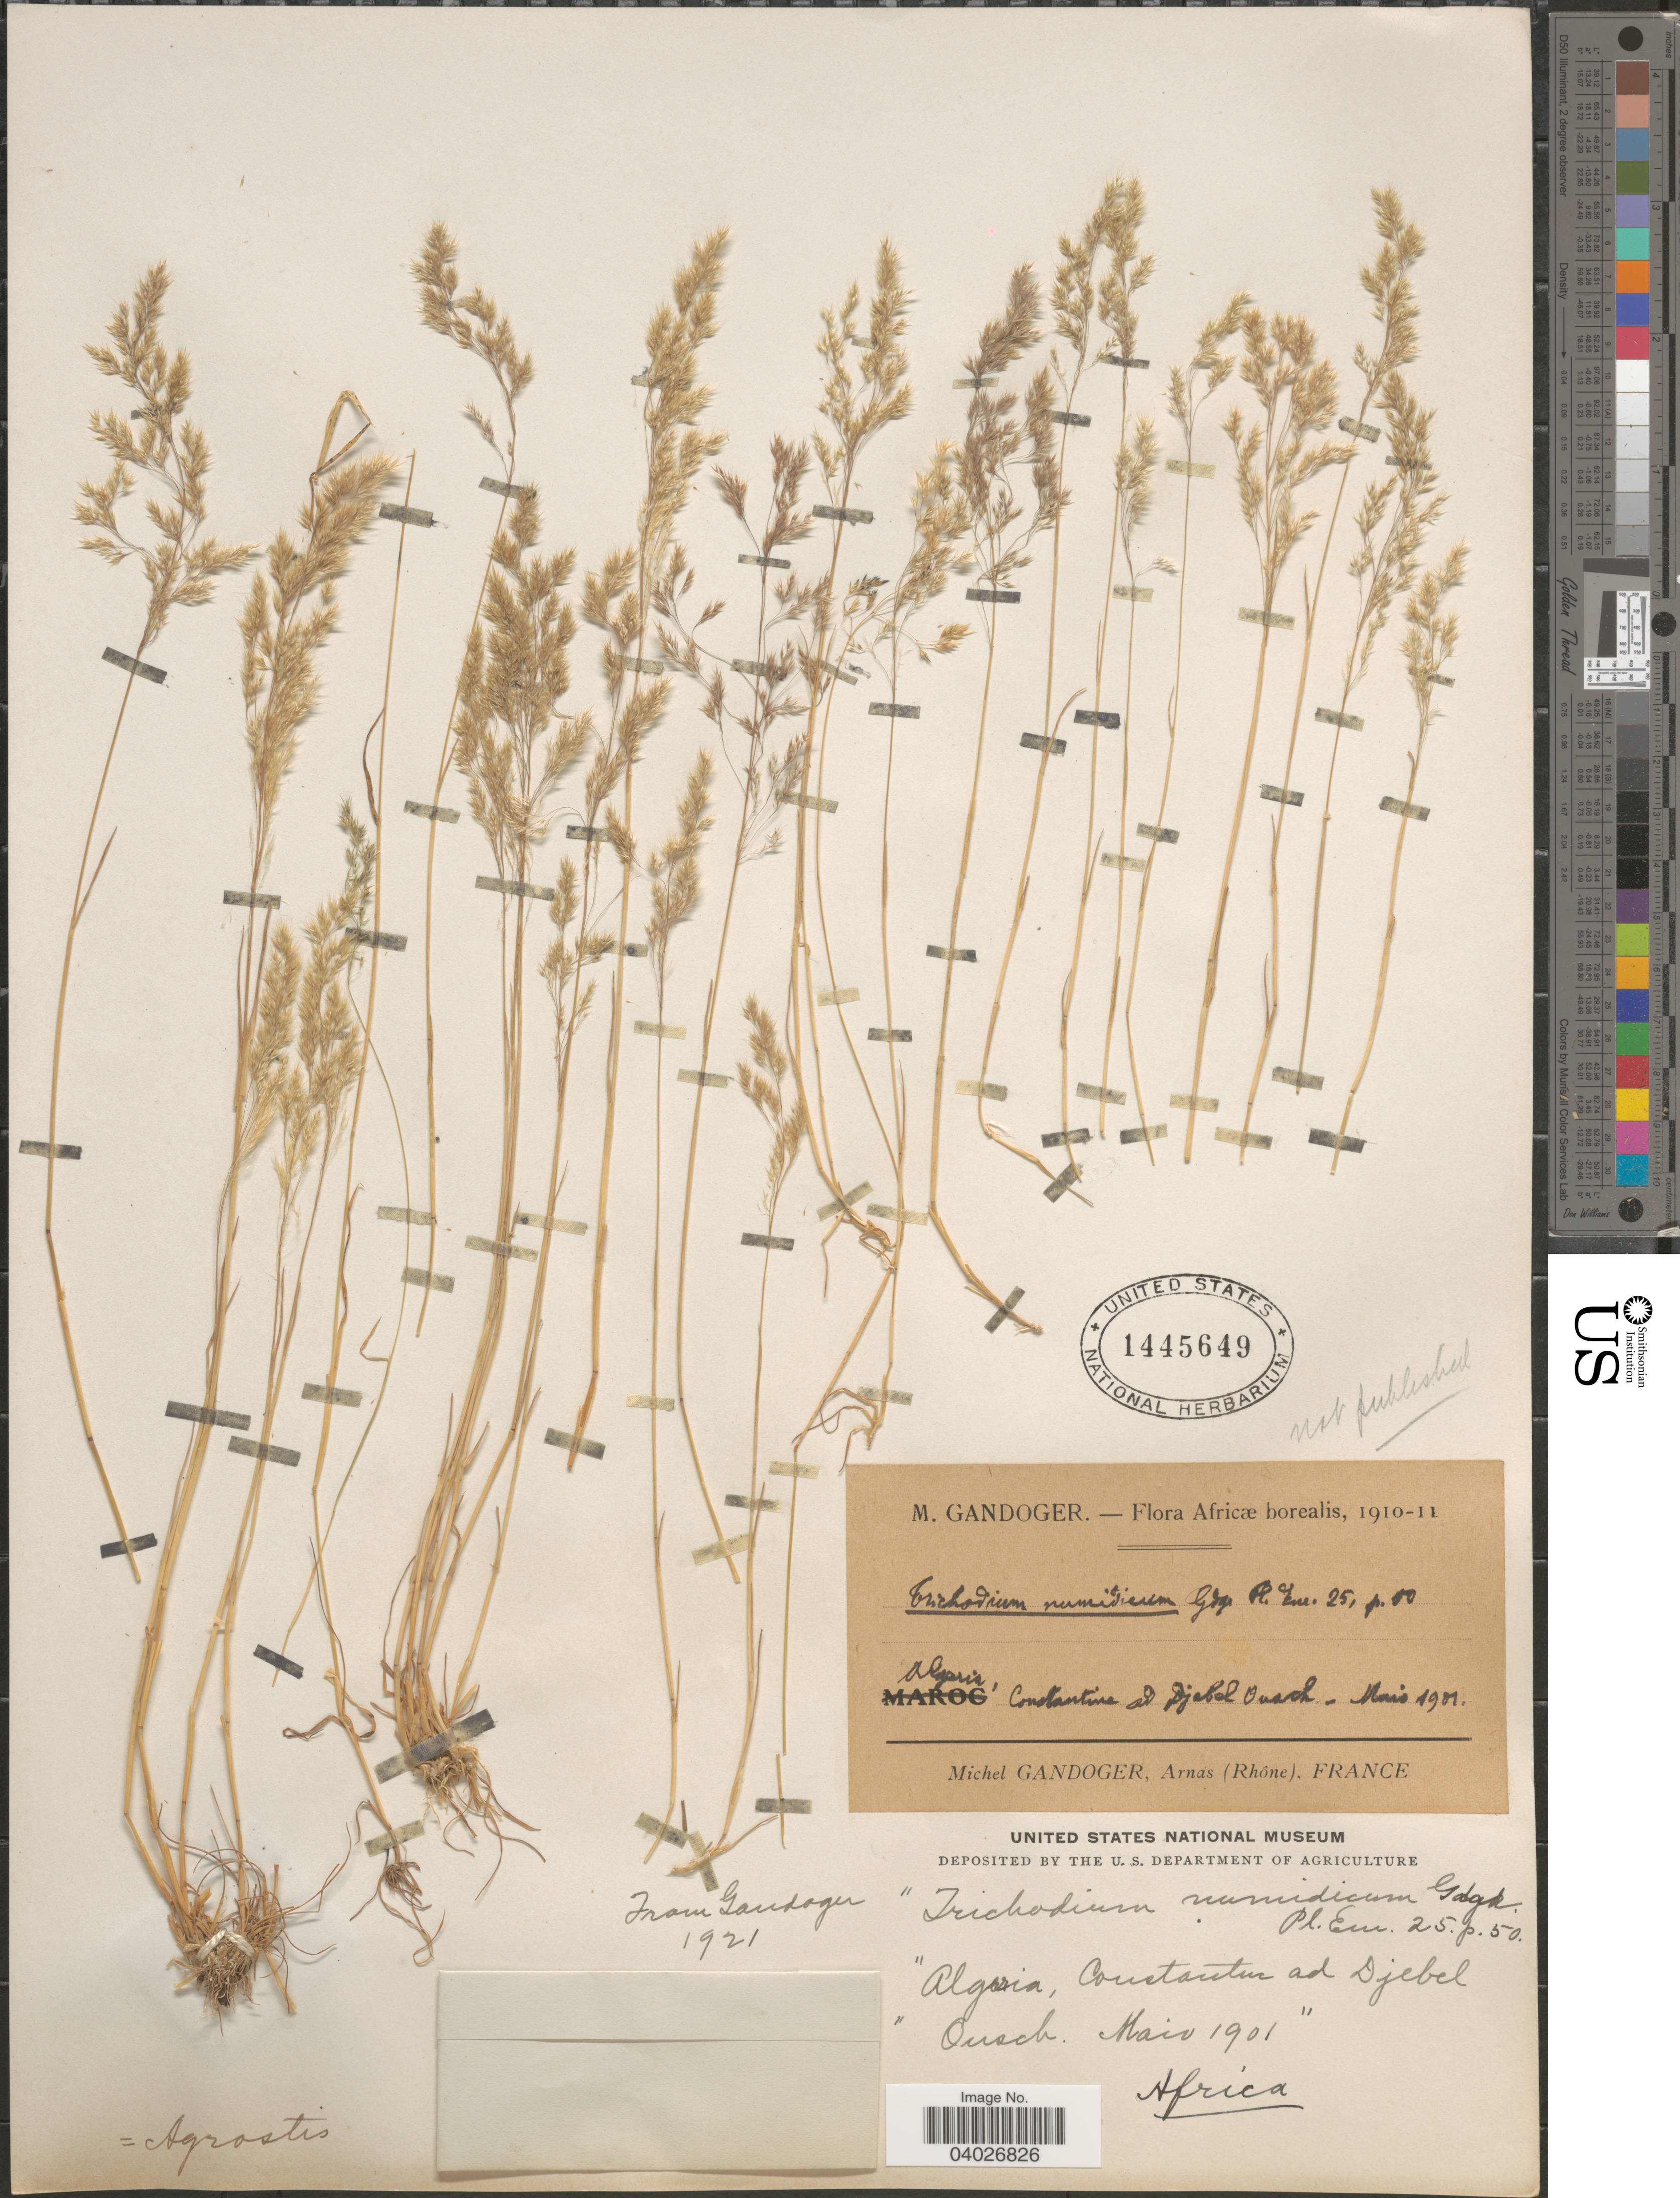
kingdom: Plantae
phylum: Tracheophyta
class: Liliopsida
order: Poales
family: Poaceae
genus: Agrostis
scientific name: Agrostis sp.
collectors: M. Gandoger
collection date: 1901-05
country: Algeria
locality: Africæ borealis. Constantin ad Djebel Ousch.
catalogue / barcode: US 1445649